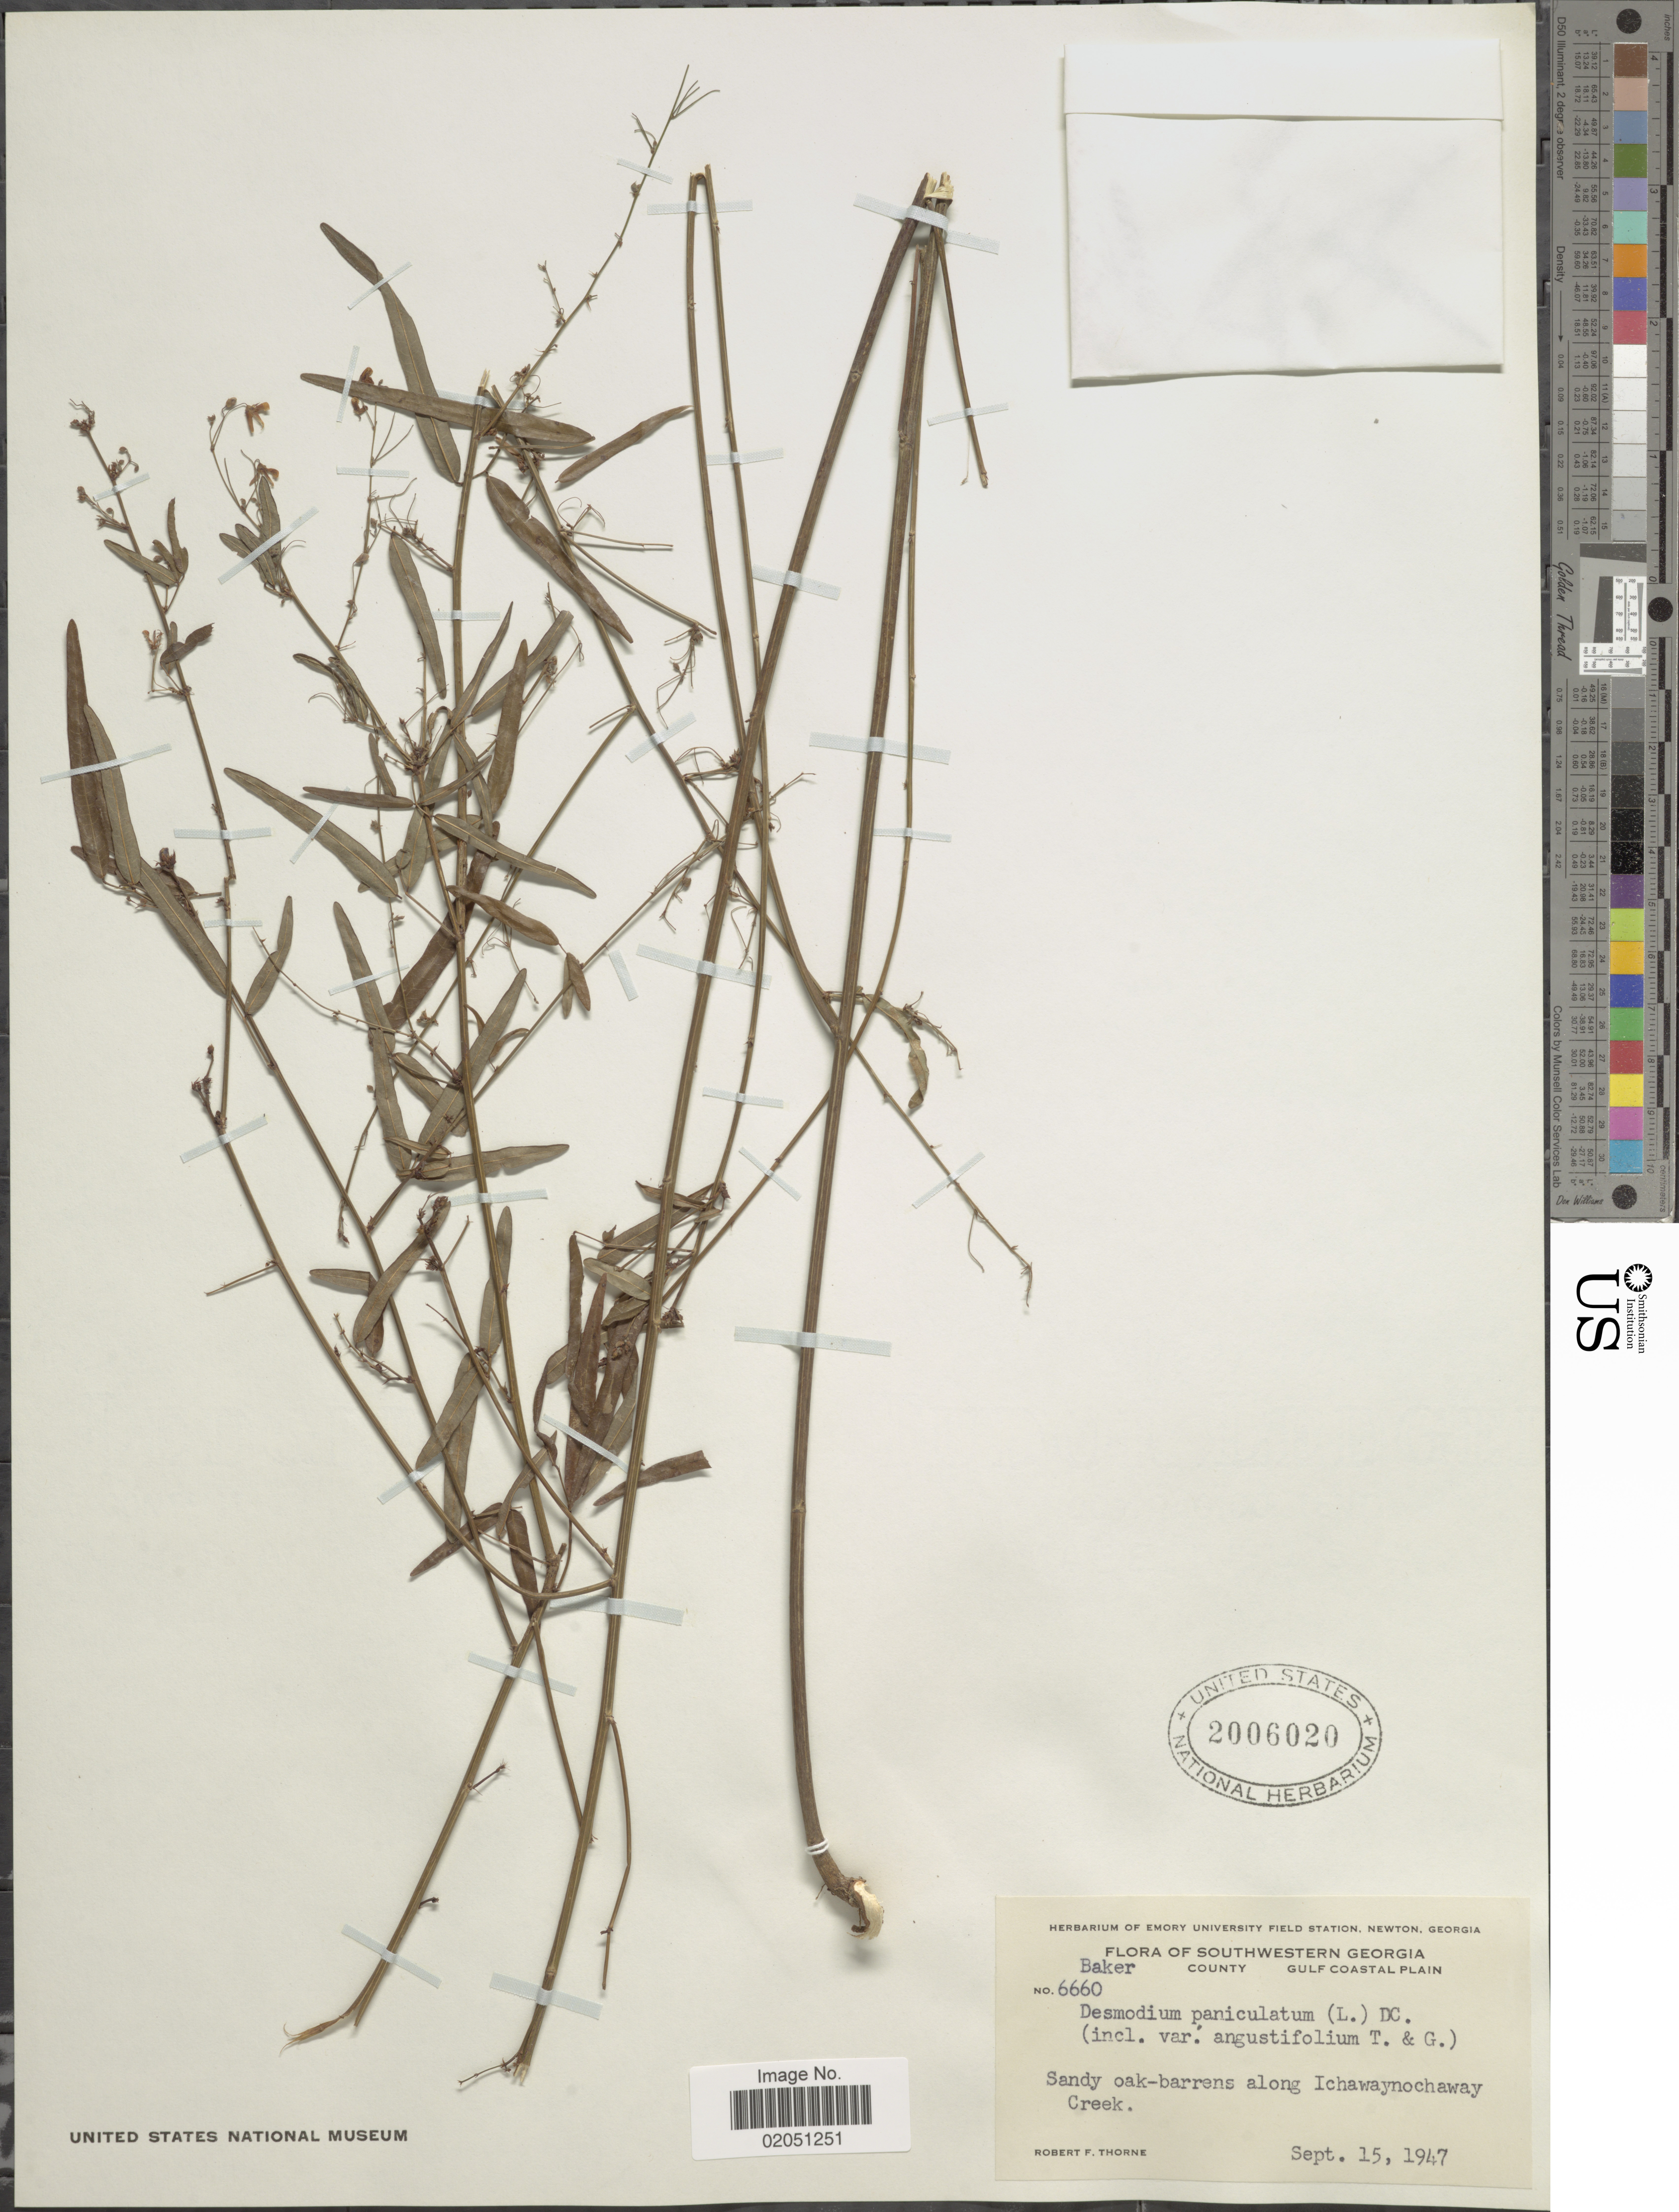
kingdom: Plantae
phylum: Tracheophyta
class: Magnoliopsida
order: Fabales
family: Fabaceae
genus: Desmodium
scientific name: Desmodium paniculatum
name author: (L.) DC.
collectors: R. F. Thorne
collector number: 6660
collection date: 1947-09-15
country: United States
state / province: Georgia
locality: Southwestern Georgia, Baker County, Gulf Coastal Plain, Sandy oak-barrens along Ichawaynochaway Creek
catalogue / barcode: US 2006020